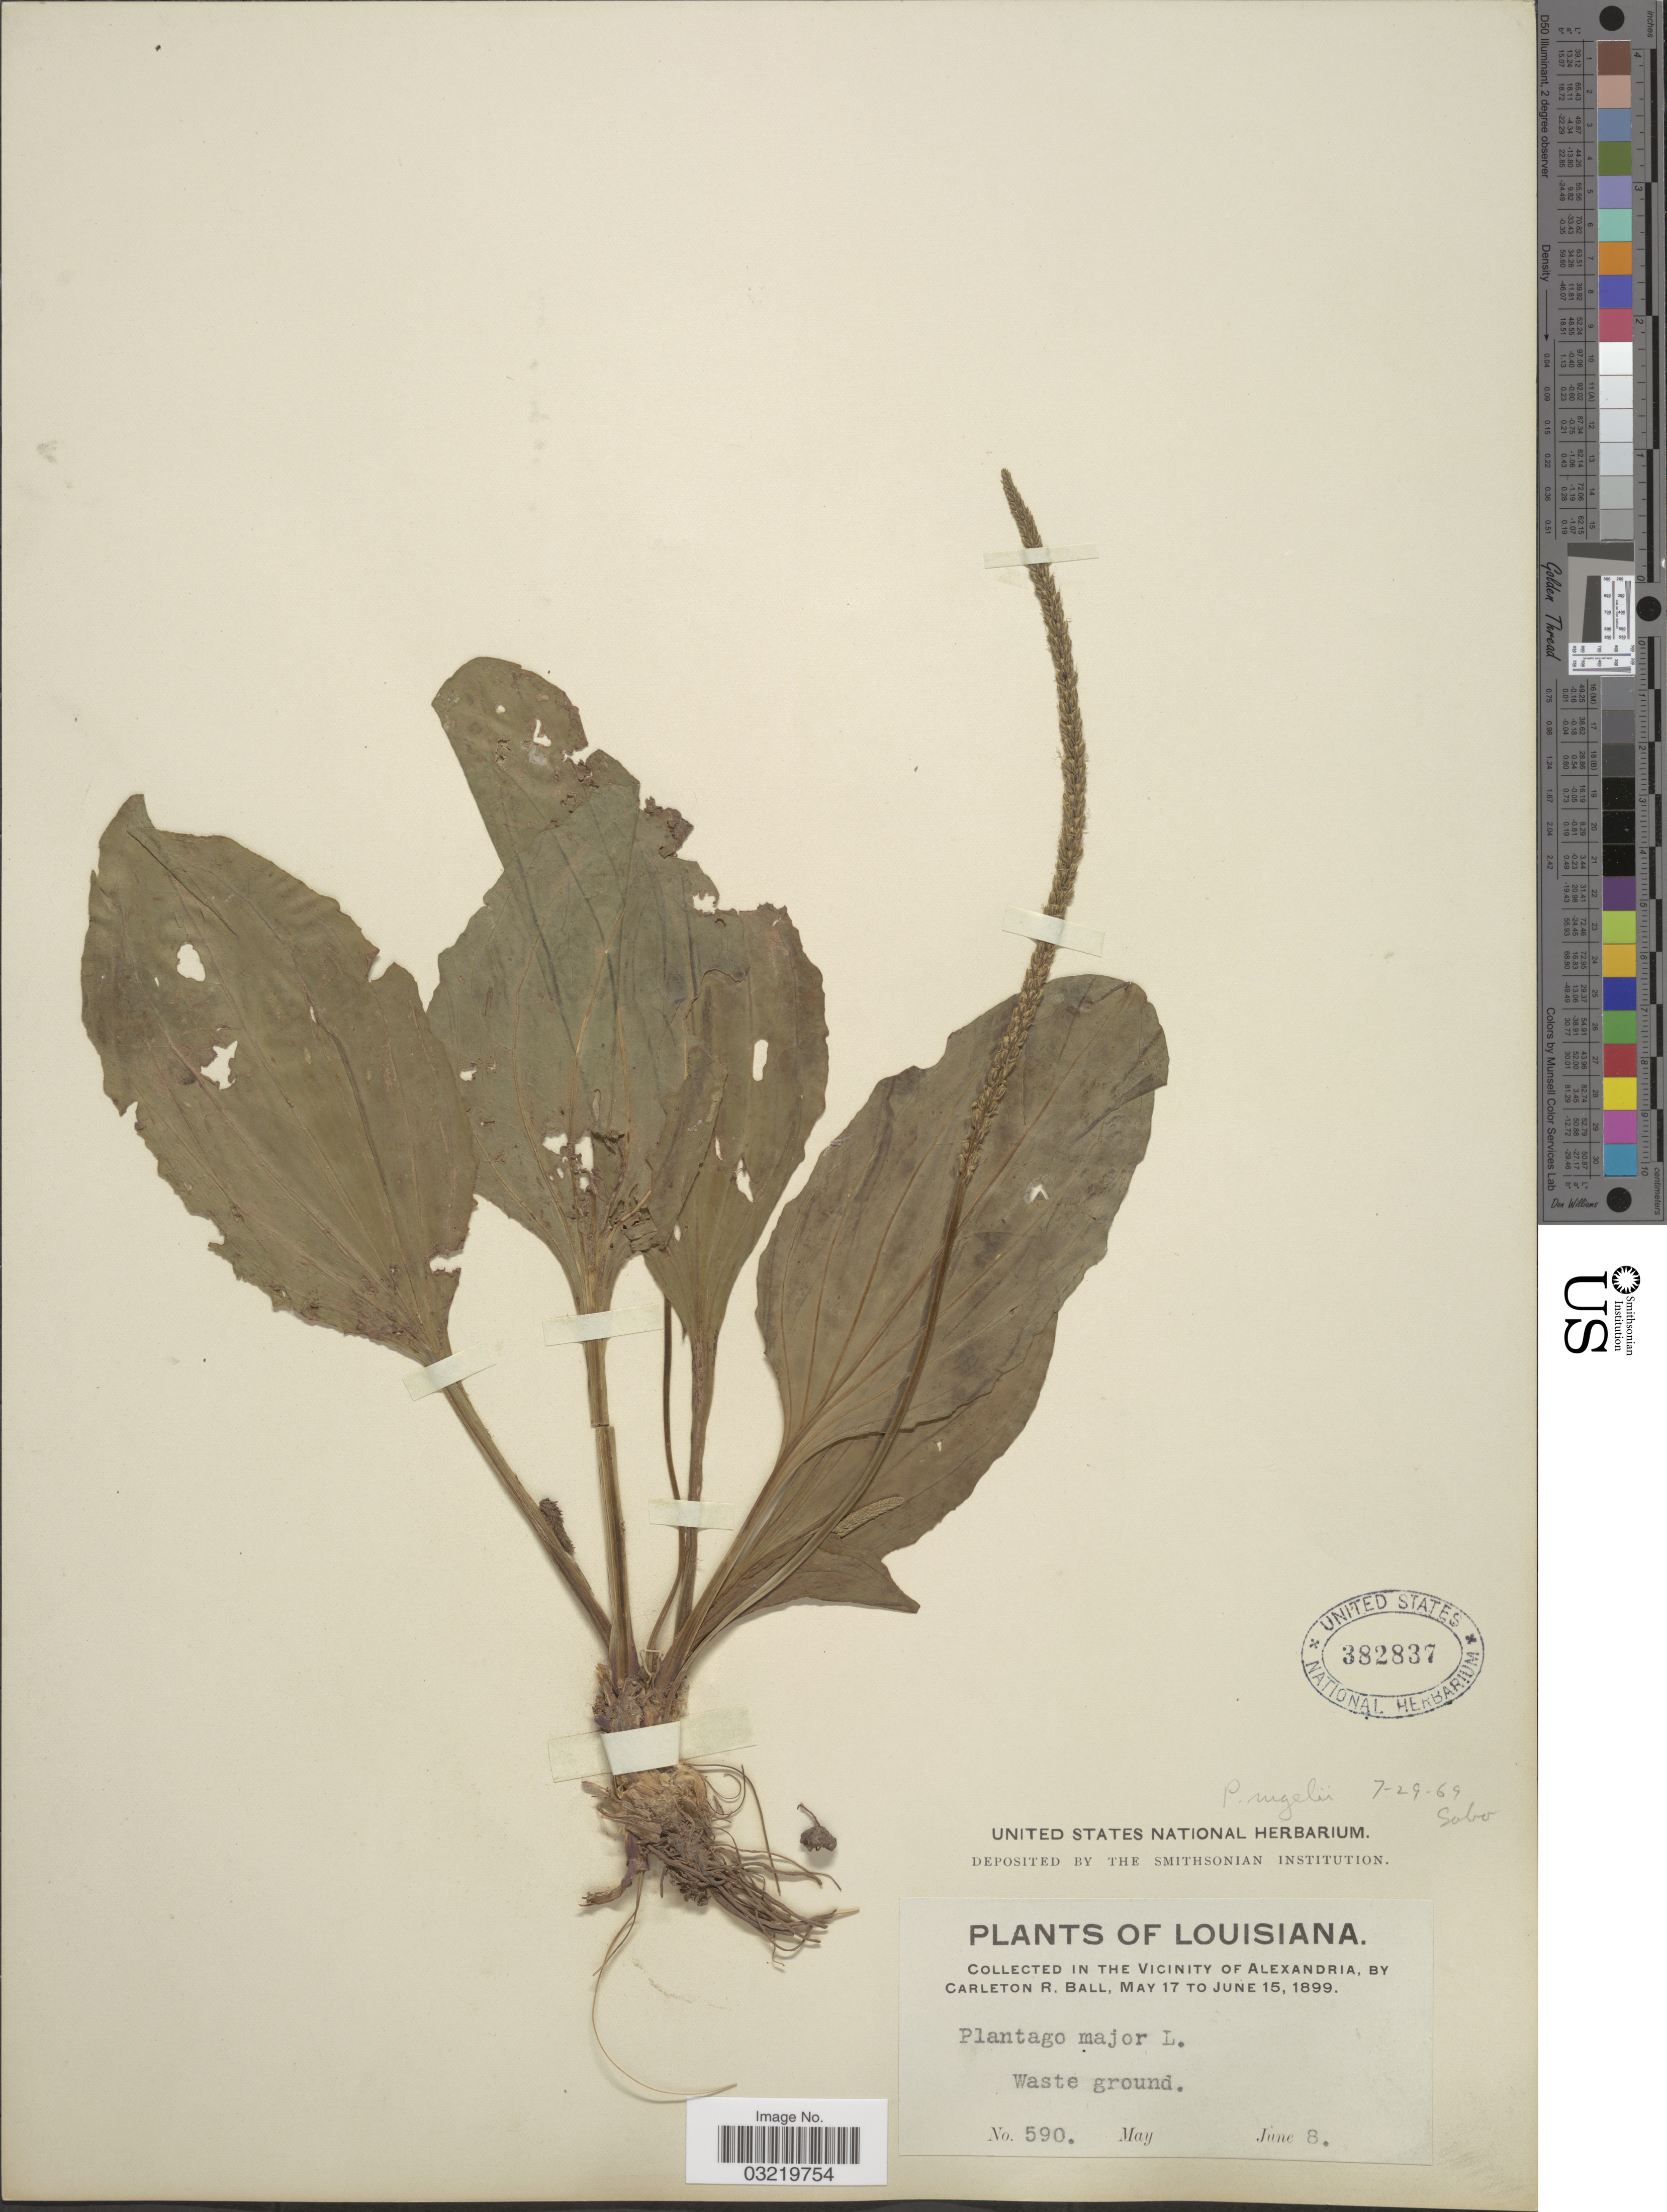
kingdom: Plantae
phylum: Tracheophyta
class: Magnoliopsida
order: Lamiales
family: Plantaginaceae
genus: Plantago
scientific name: Plantago rugelii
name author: Decne.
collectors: C. R. Ball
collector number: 590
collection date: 1899-06-08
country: United States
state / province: Louisiana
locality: In the Vicinity of Alexandria, Waste ground.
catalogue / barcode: US 382837